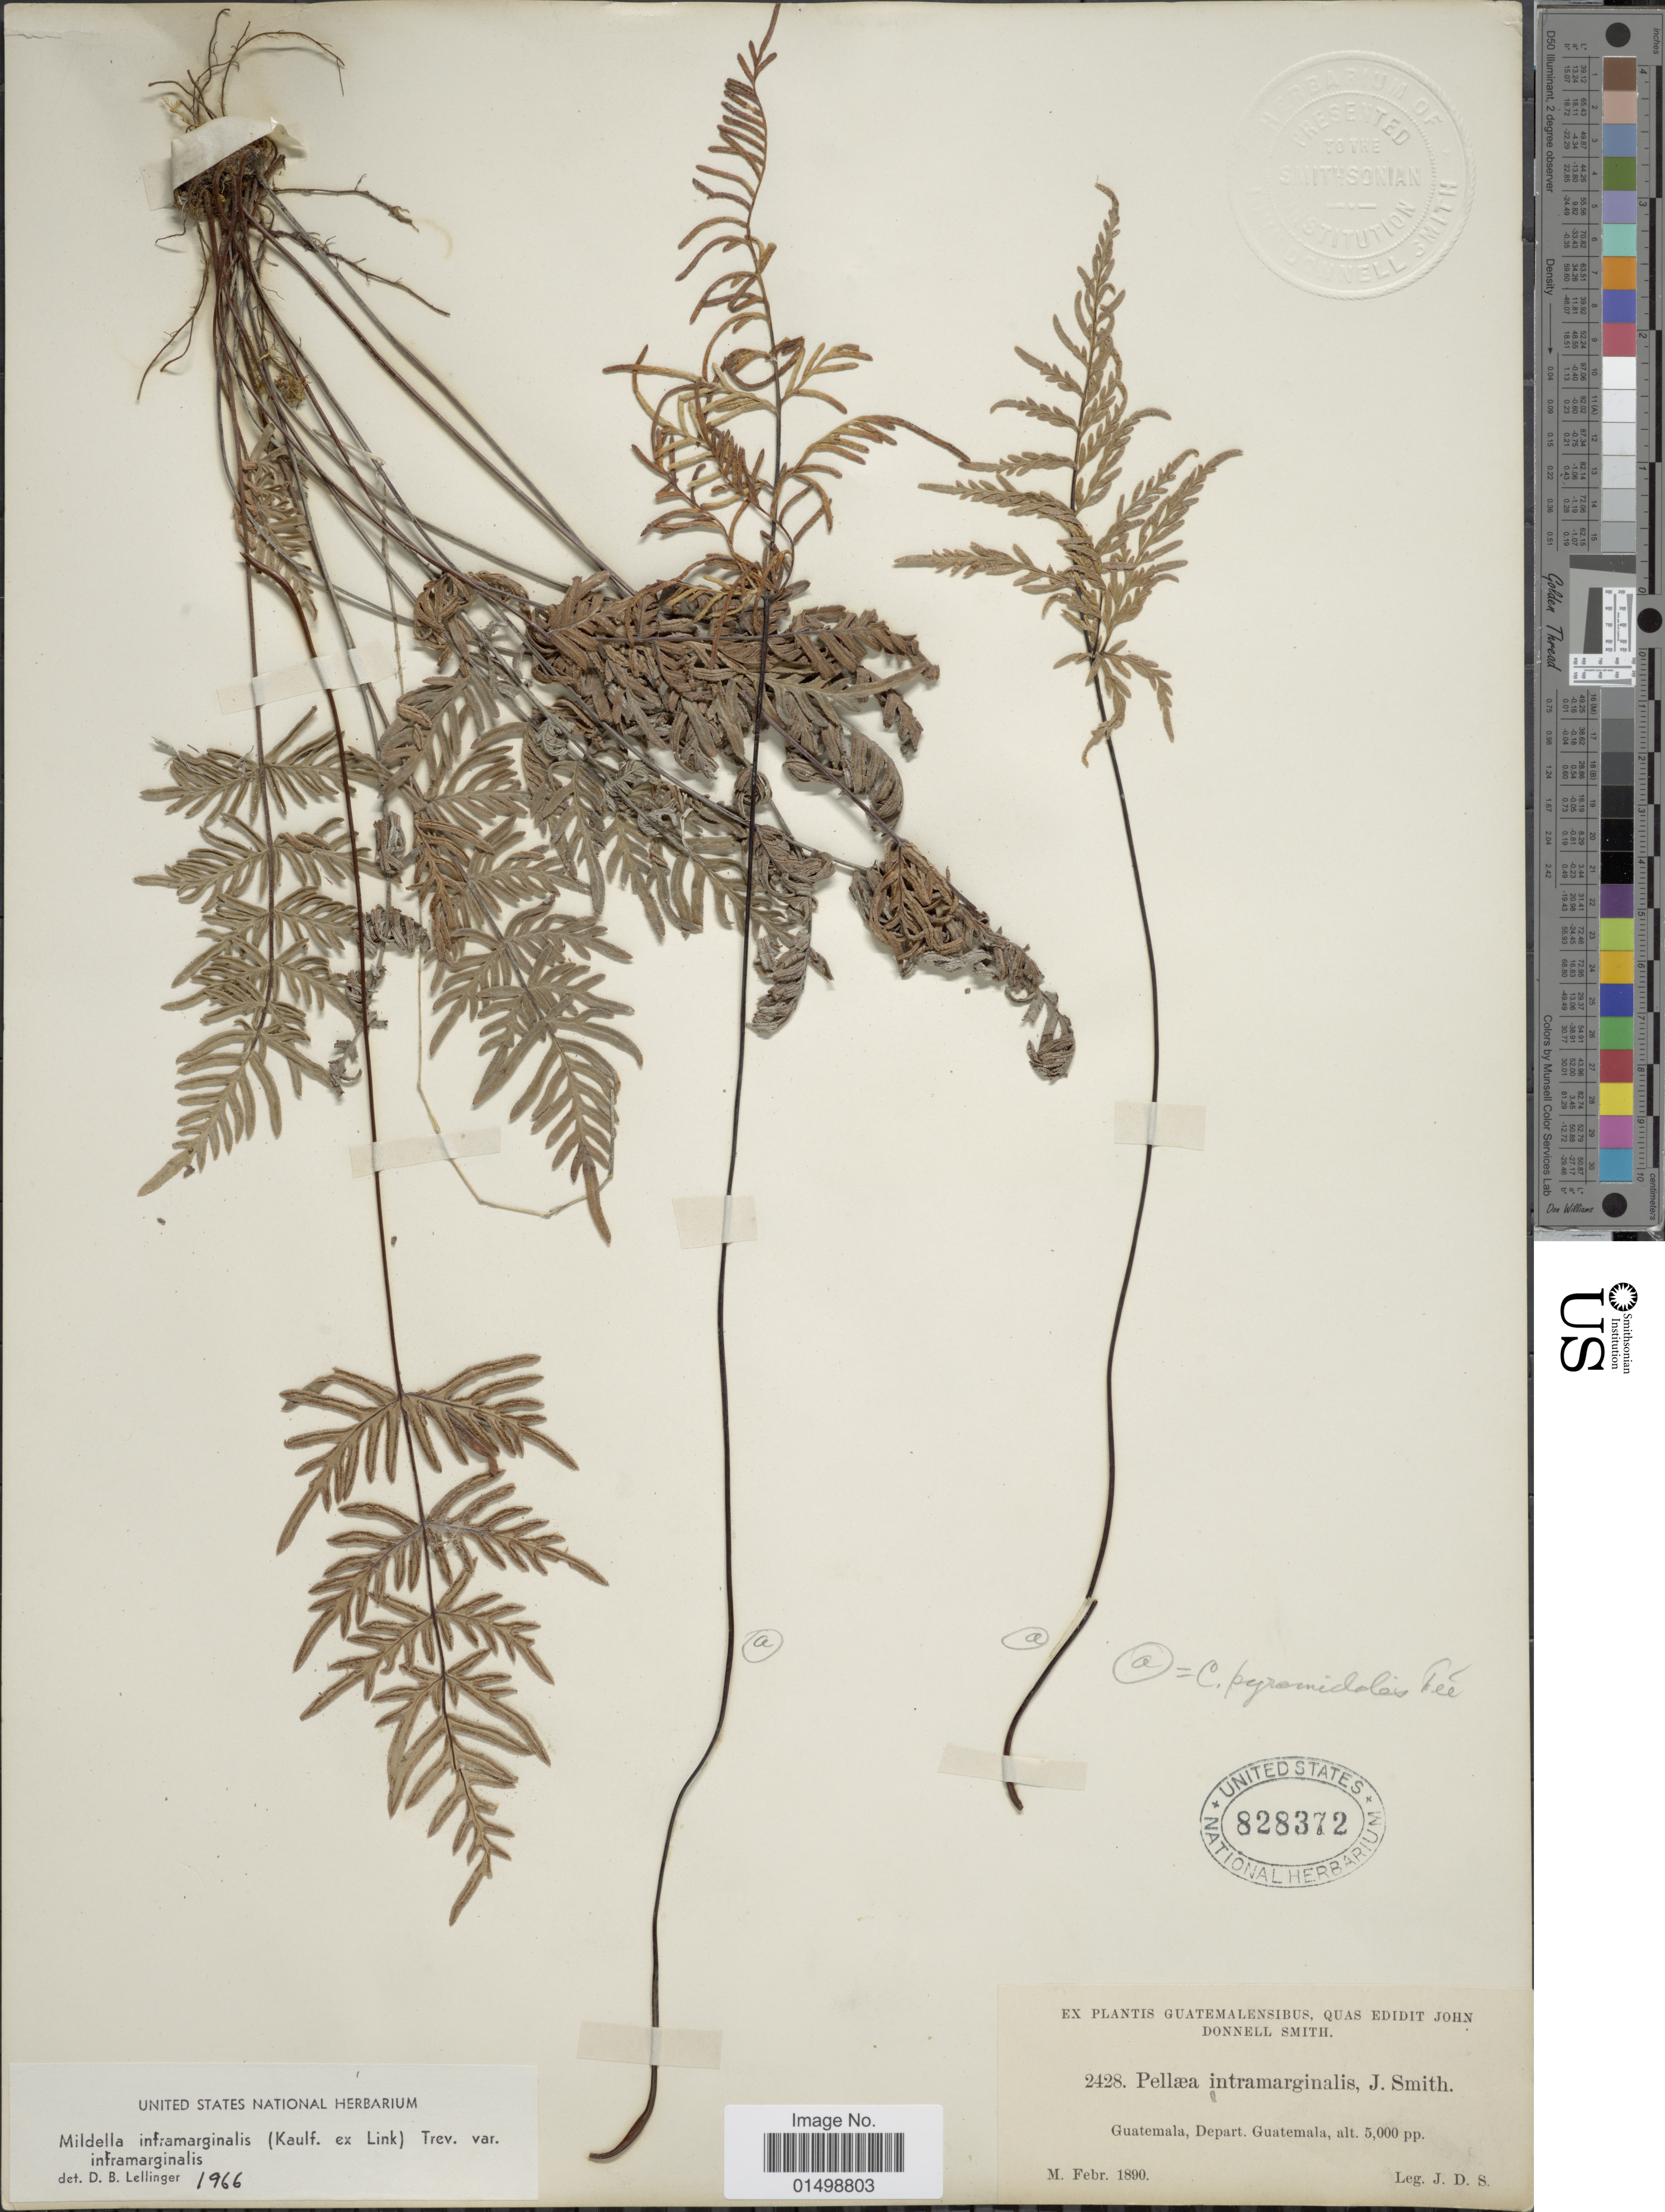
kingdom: Plantae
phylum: Tracheophyta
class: Polypodiopsida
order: Polypodiales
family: Pteridaceae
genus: Cheilanthes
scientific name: Cheilanthes intramarginalis var. intramarginalis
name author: (Kaulf.) Hook.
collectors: J. Donnell Smith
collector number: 2428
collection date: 1890-02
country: Guatemala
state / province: Guatemala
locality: Depart. Guatemala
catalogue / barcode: US 828372